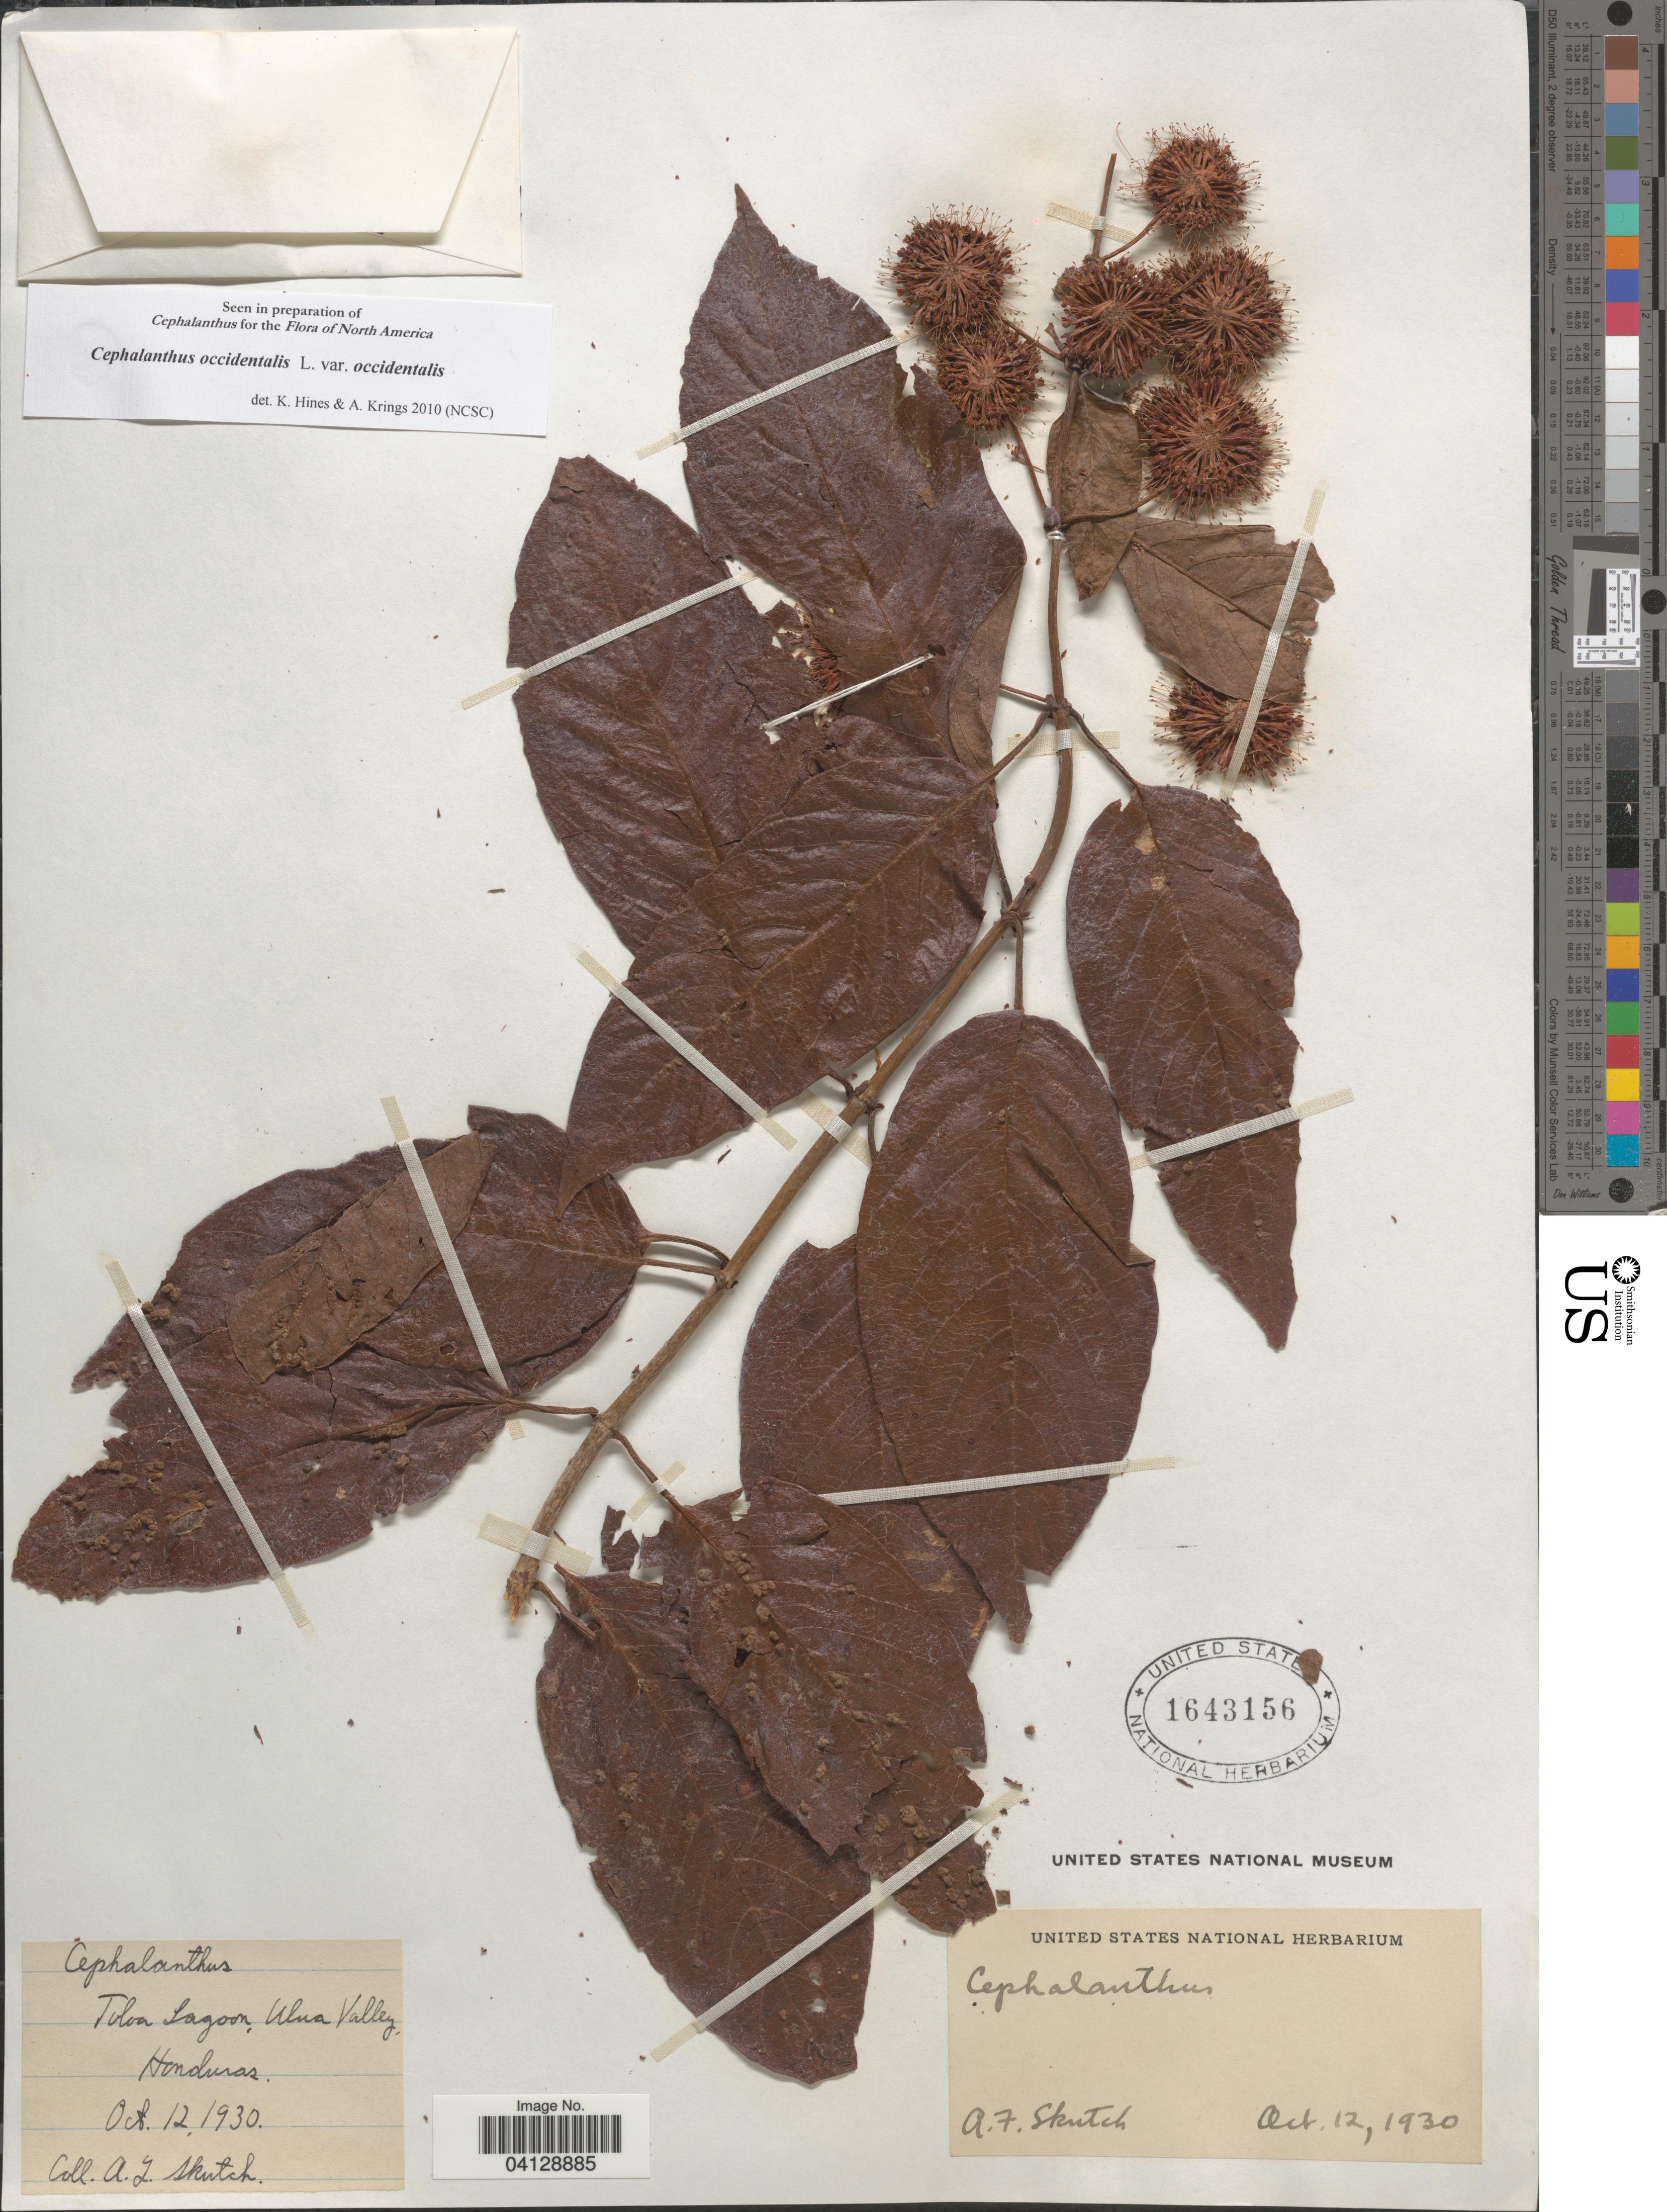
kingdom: Plantae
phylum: Tracheophyta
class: Magnoliopsida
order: Gentianales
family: Rubiaceae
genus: Cephalanthus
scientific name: Cephalanthus occidentalis var. occidentalis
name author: L.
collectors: A. F. Skutch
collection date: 1930-10-12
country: Honduras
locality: Toloa Lagoon, Ulua Valley.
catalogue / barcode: US 1643156